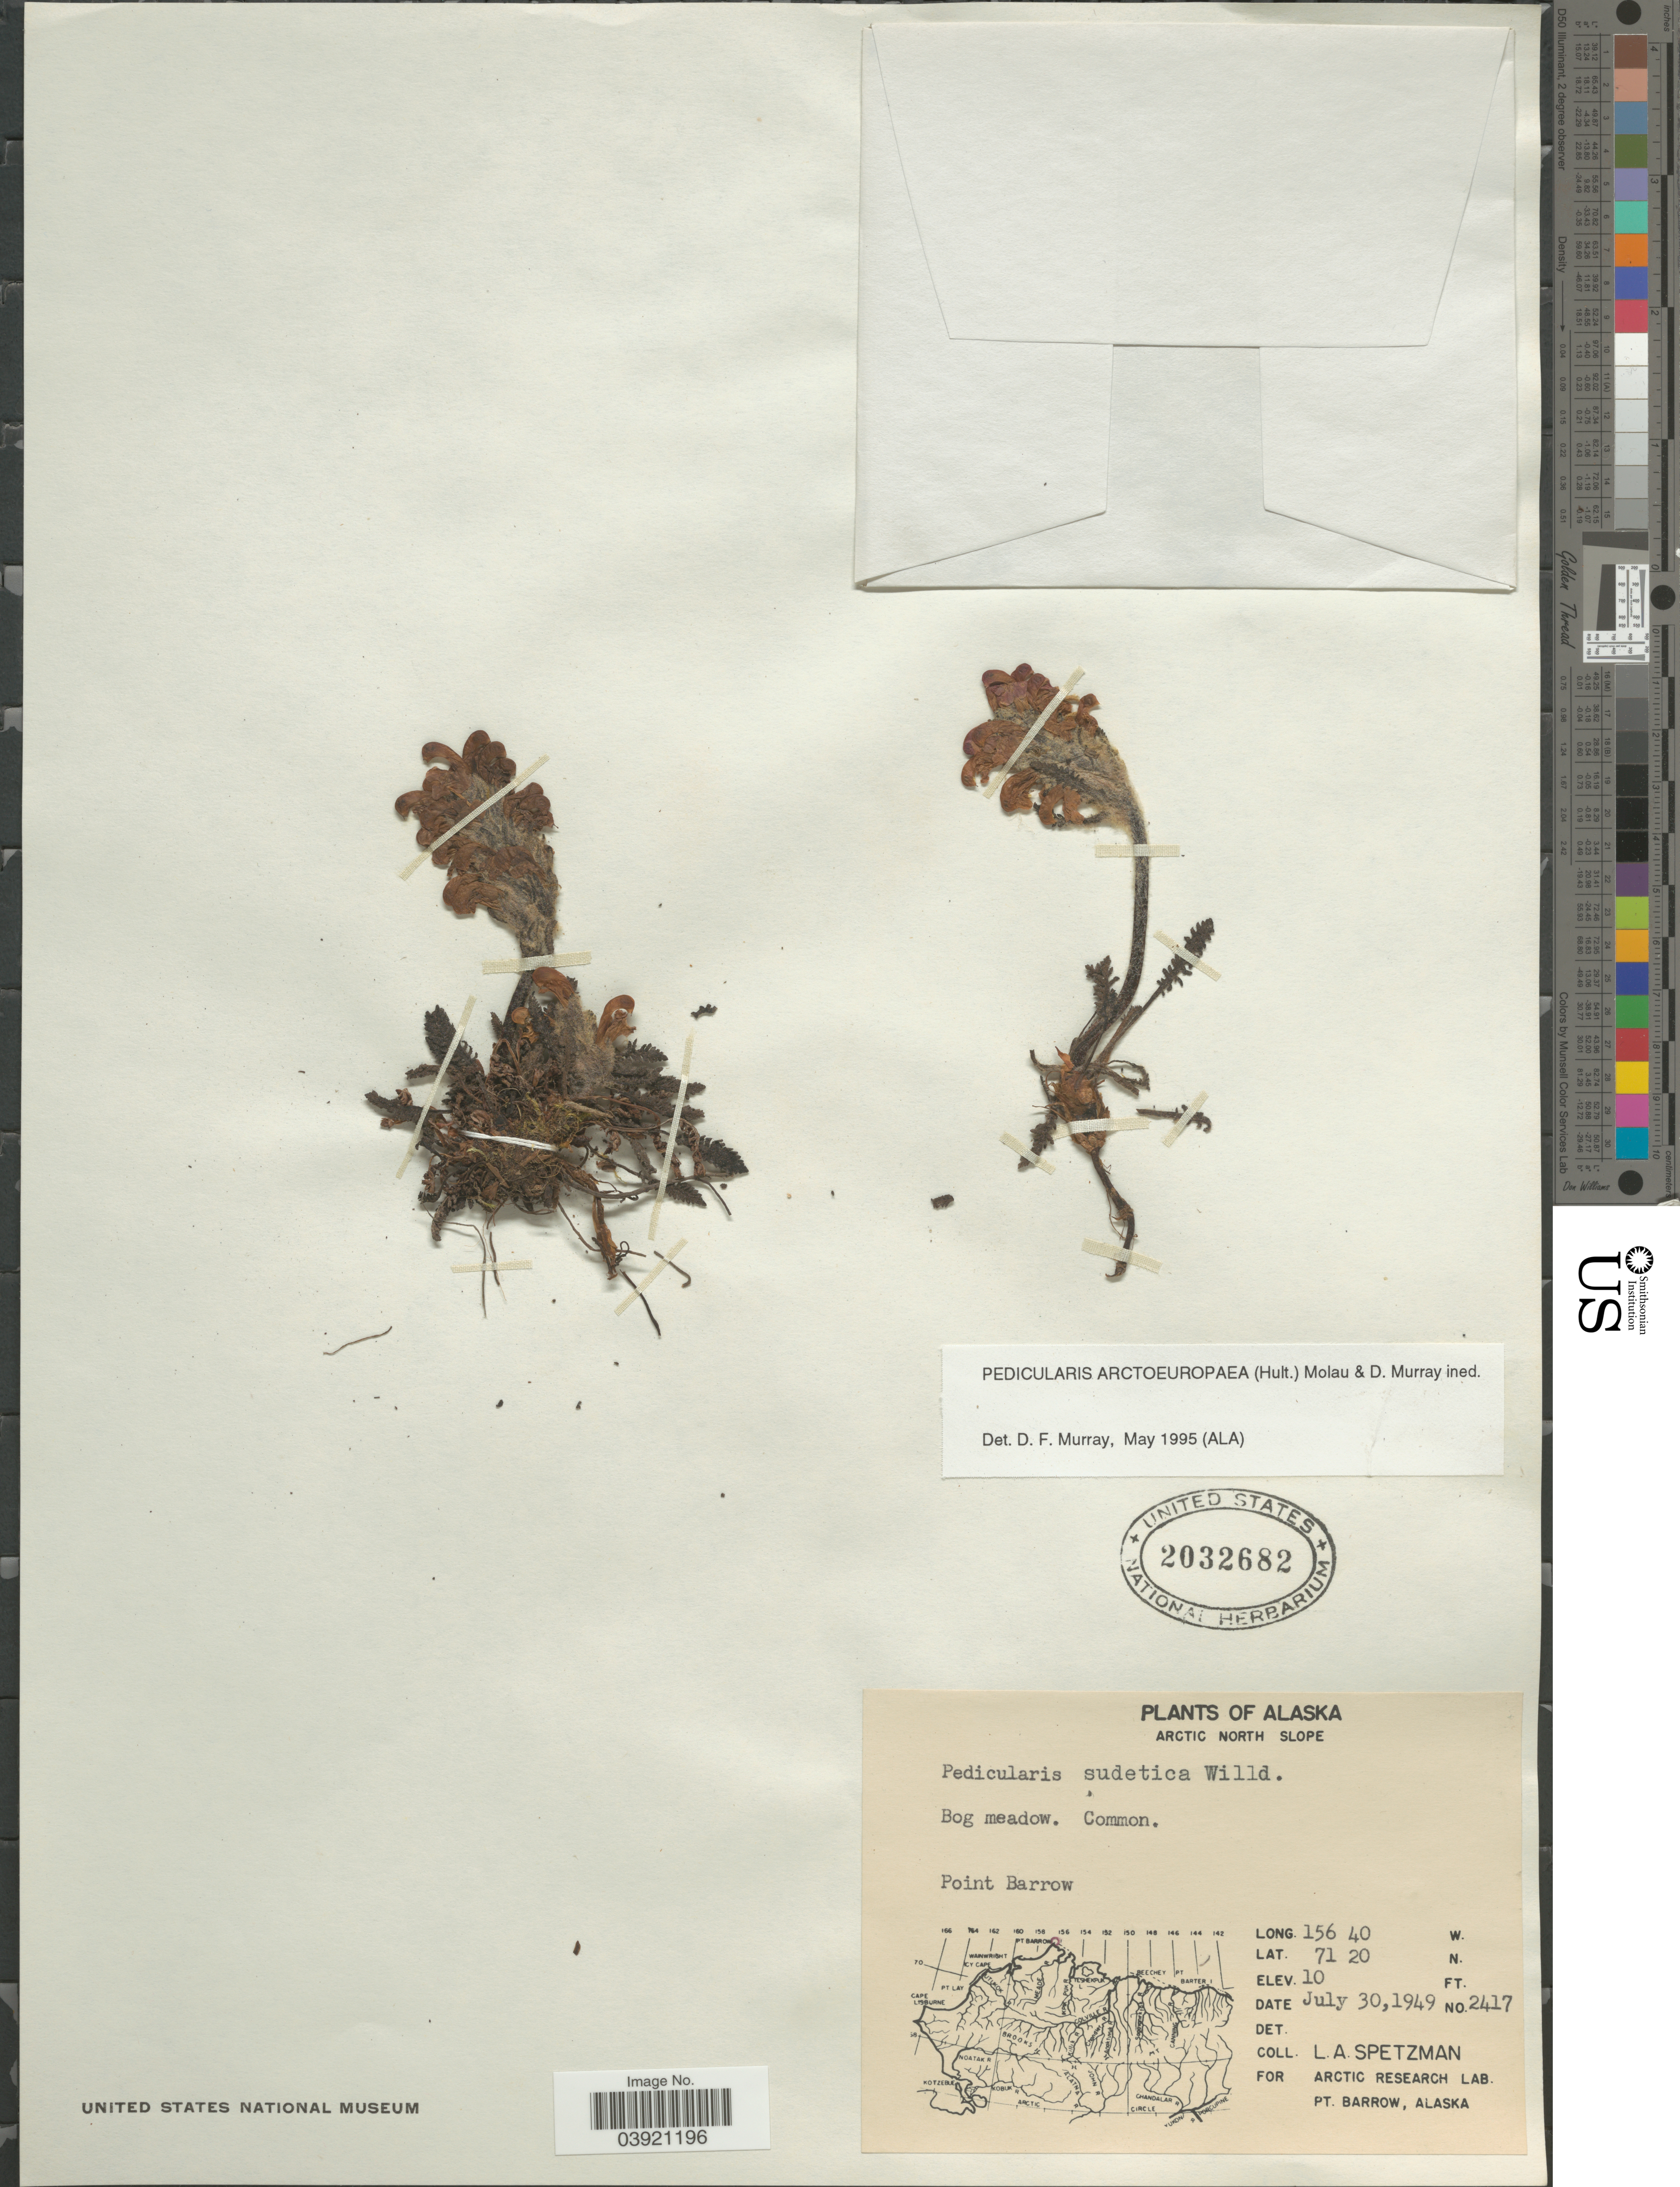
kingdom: Plantae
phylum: Tracheophyta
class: Magnoliopsida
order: Lamiales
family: Orobanchaceae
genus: Pedicularis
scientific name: Pedicularis arctoeuropaea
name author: (Hultén) Molau & D.F. Murray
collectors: L. Spetzman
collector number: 2417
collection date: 1949-07-30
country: United States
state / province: Alaska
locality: Arctic North Slope. Point Barrow.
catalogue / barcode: US 2032682